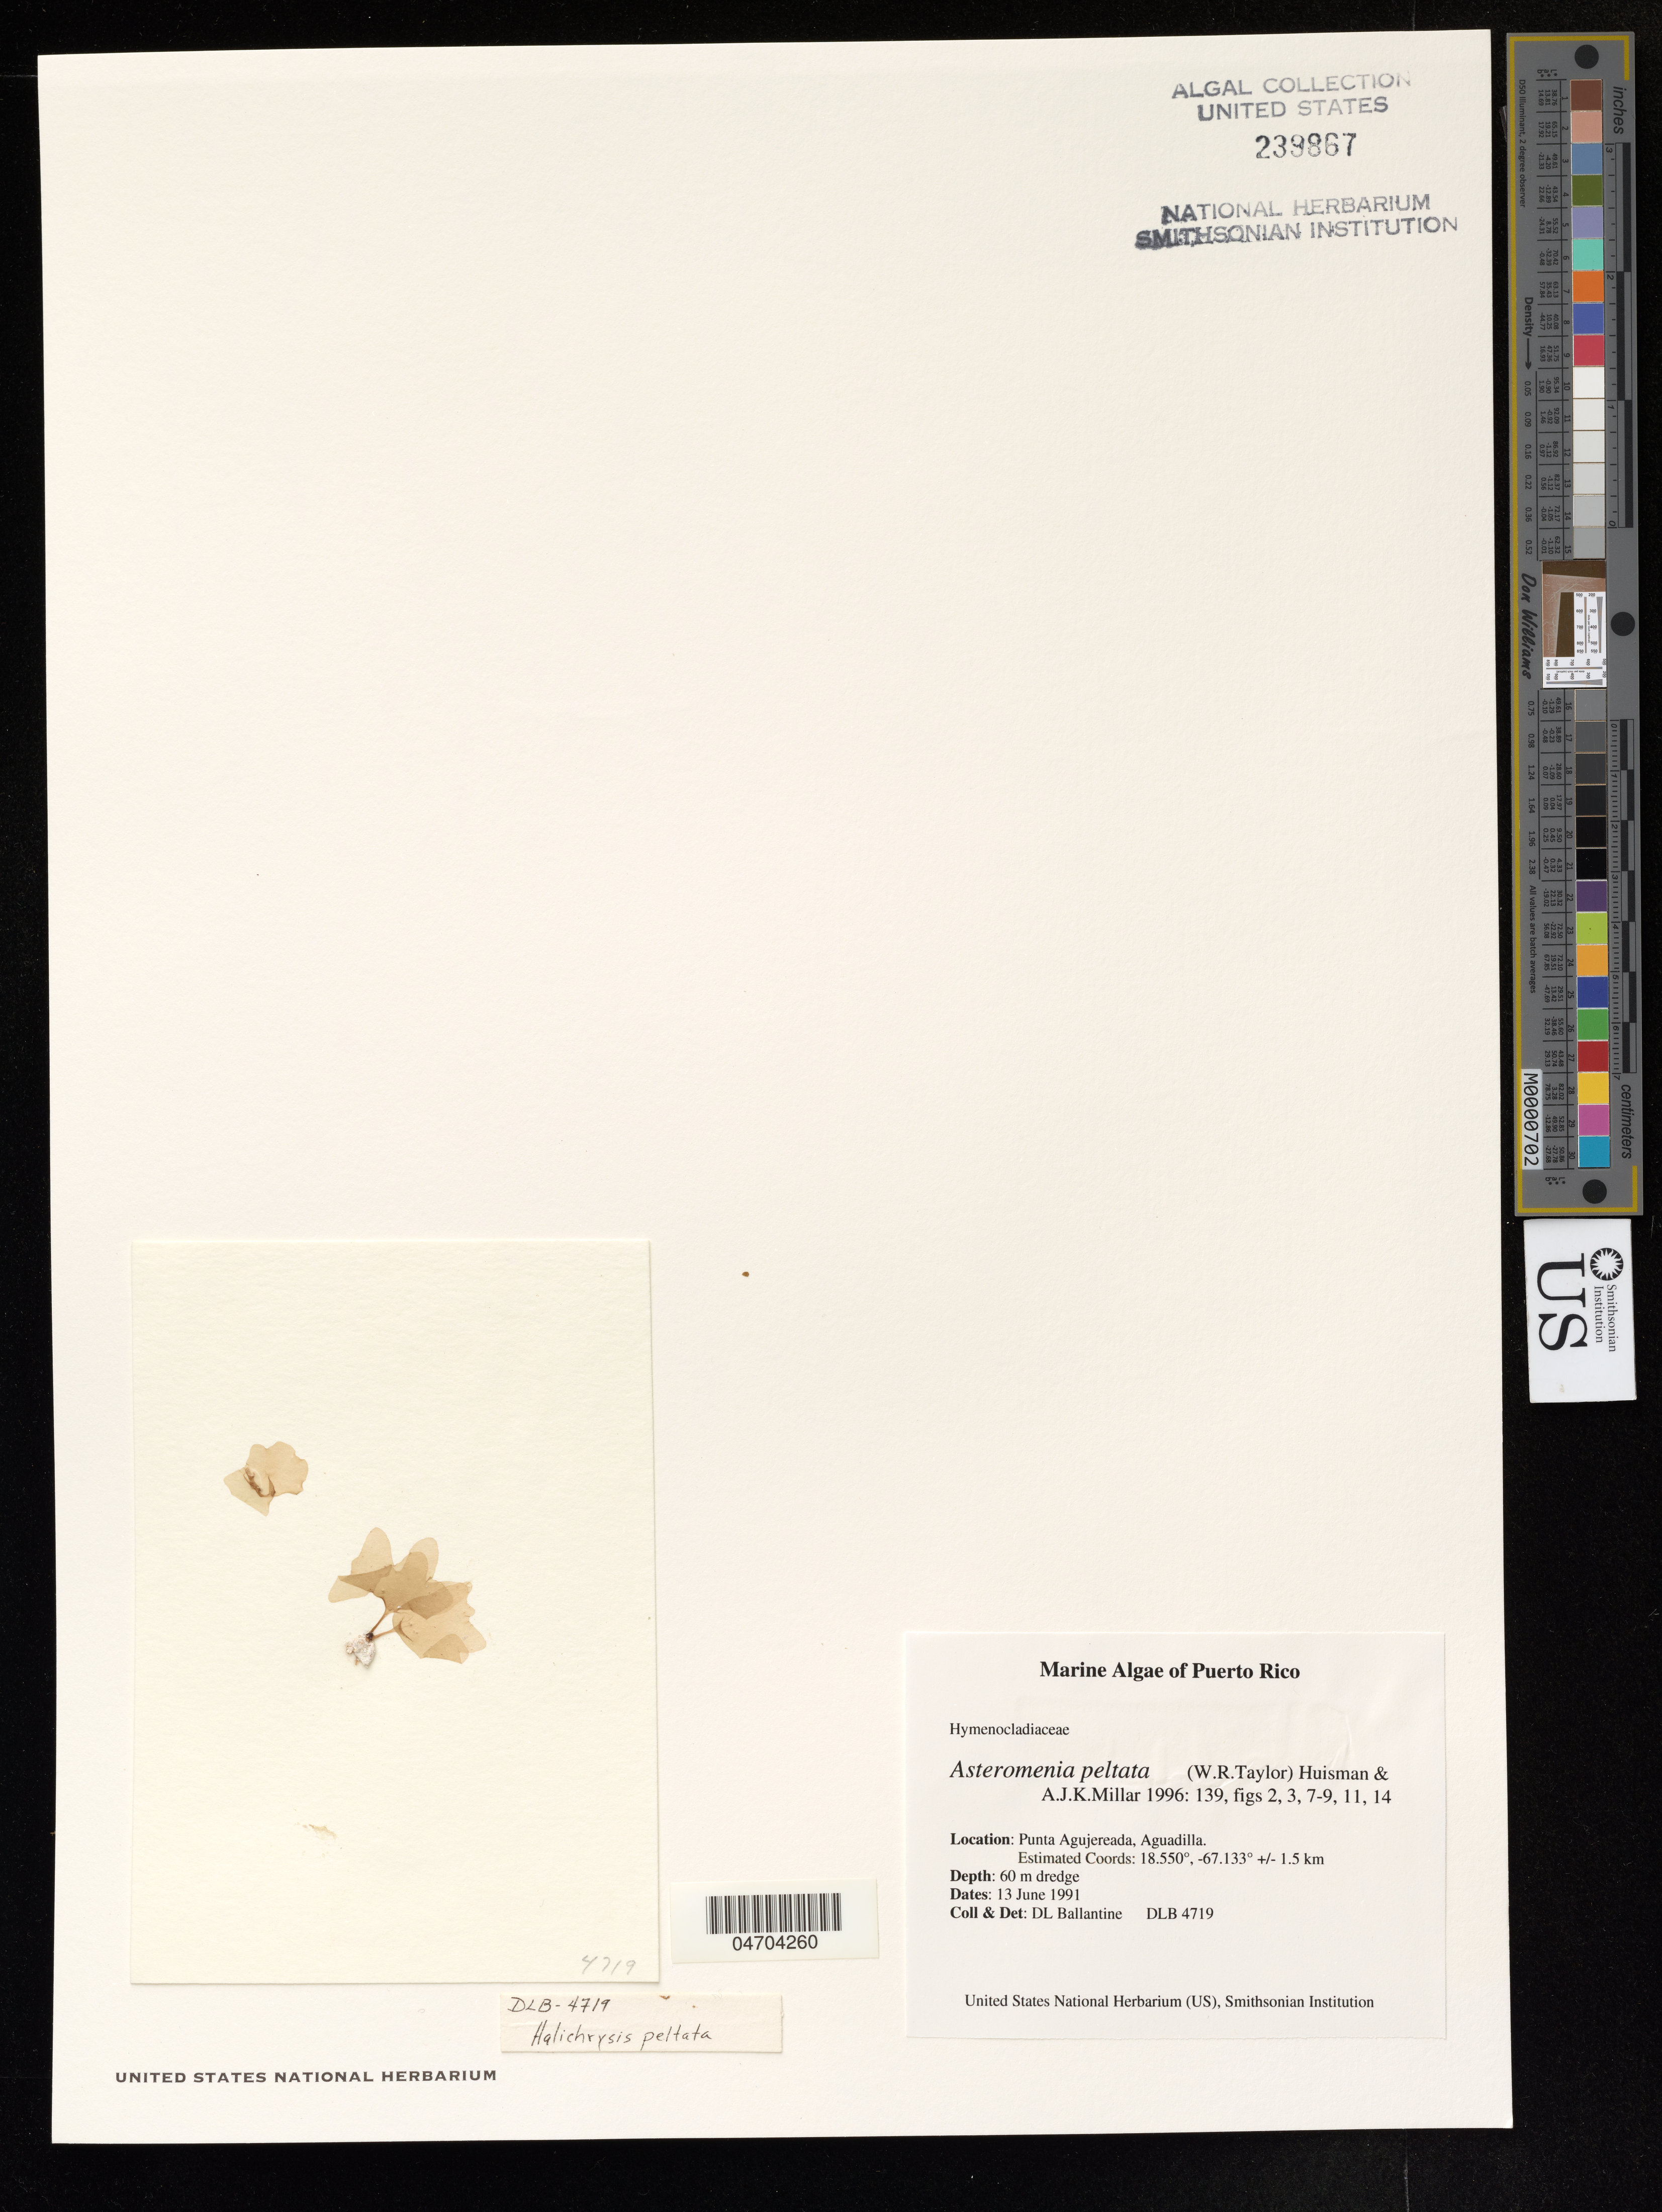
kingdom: Plantae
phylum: Rhodophyta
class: Florideophyceae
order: Rhodymeniales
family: Hymenocladiaceae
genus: Asteromenia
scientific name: Asteromenia peltata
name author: (W.R. Taylor) Huisman & A.J.K. Millar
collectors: D.L. Ballantine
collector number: DLB4719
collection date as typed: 13 Jun 1991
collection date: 1991-06-13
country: Puerto Rico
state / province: Aguadilla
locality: Punta Agujereada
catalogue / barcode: US 239867